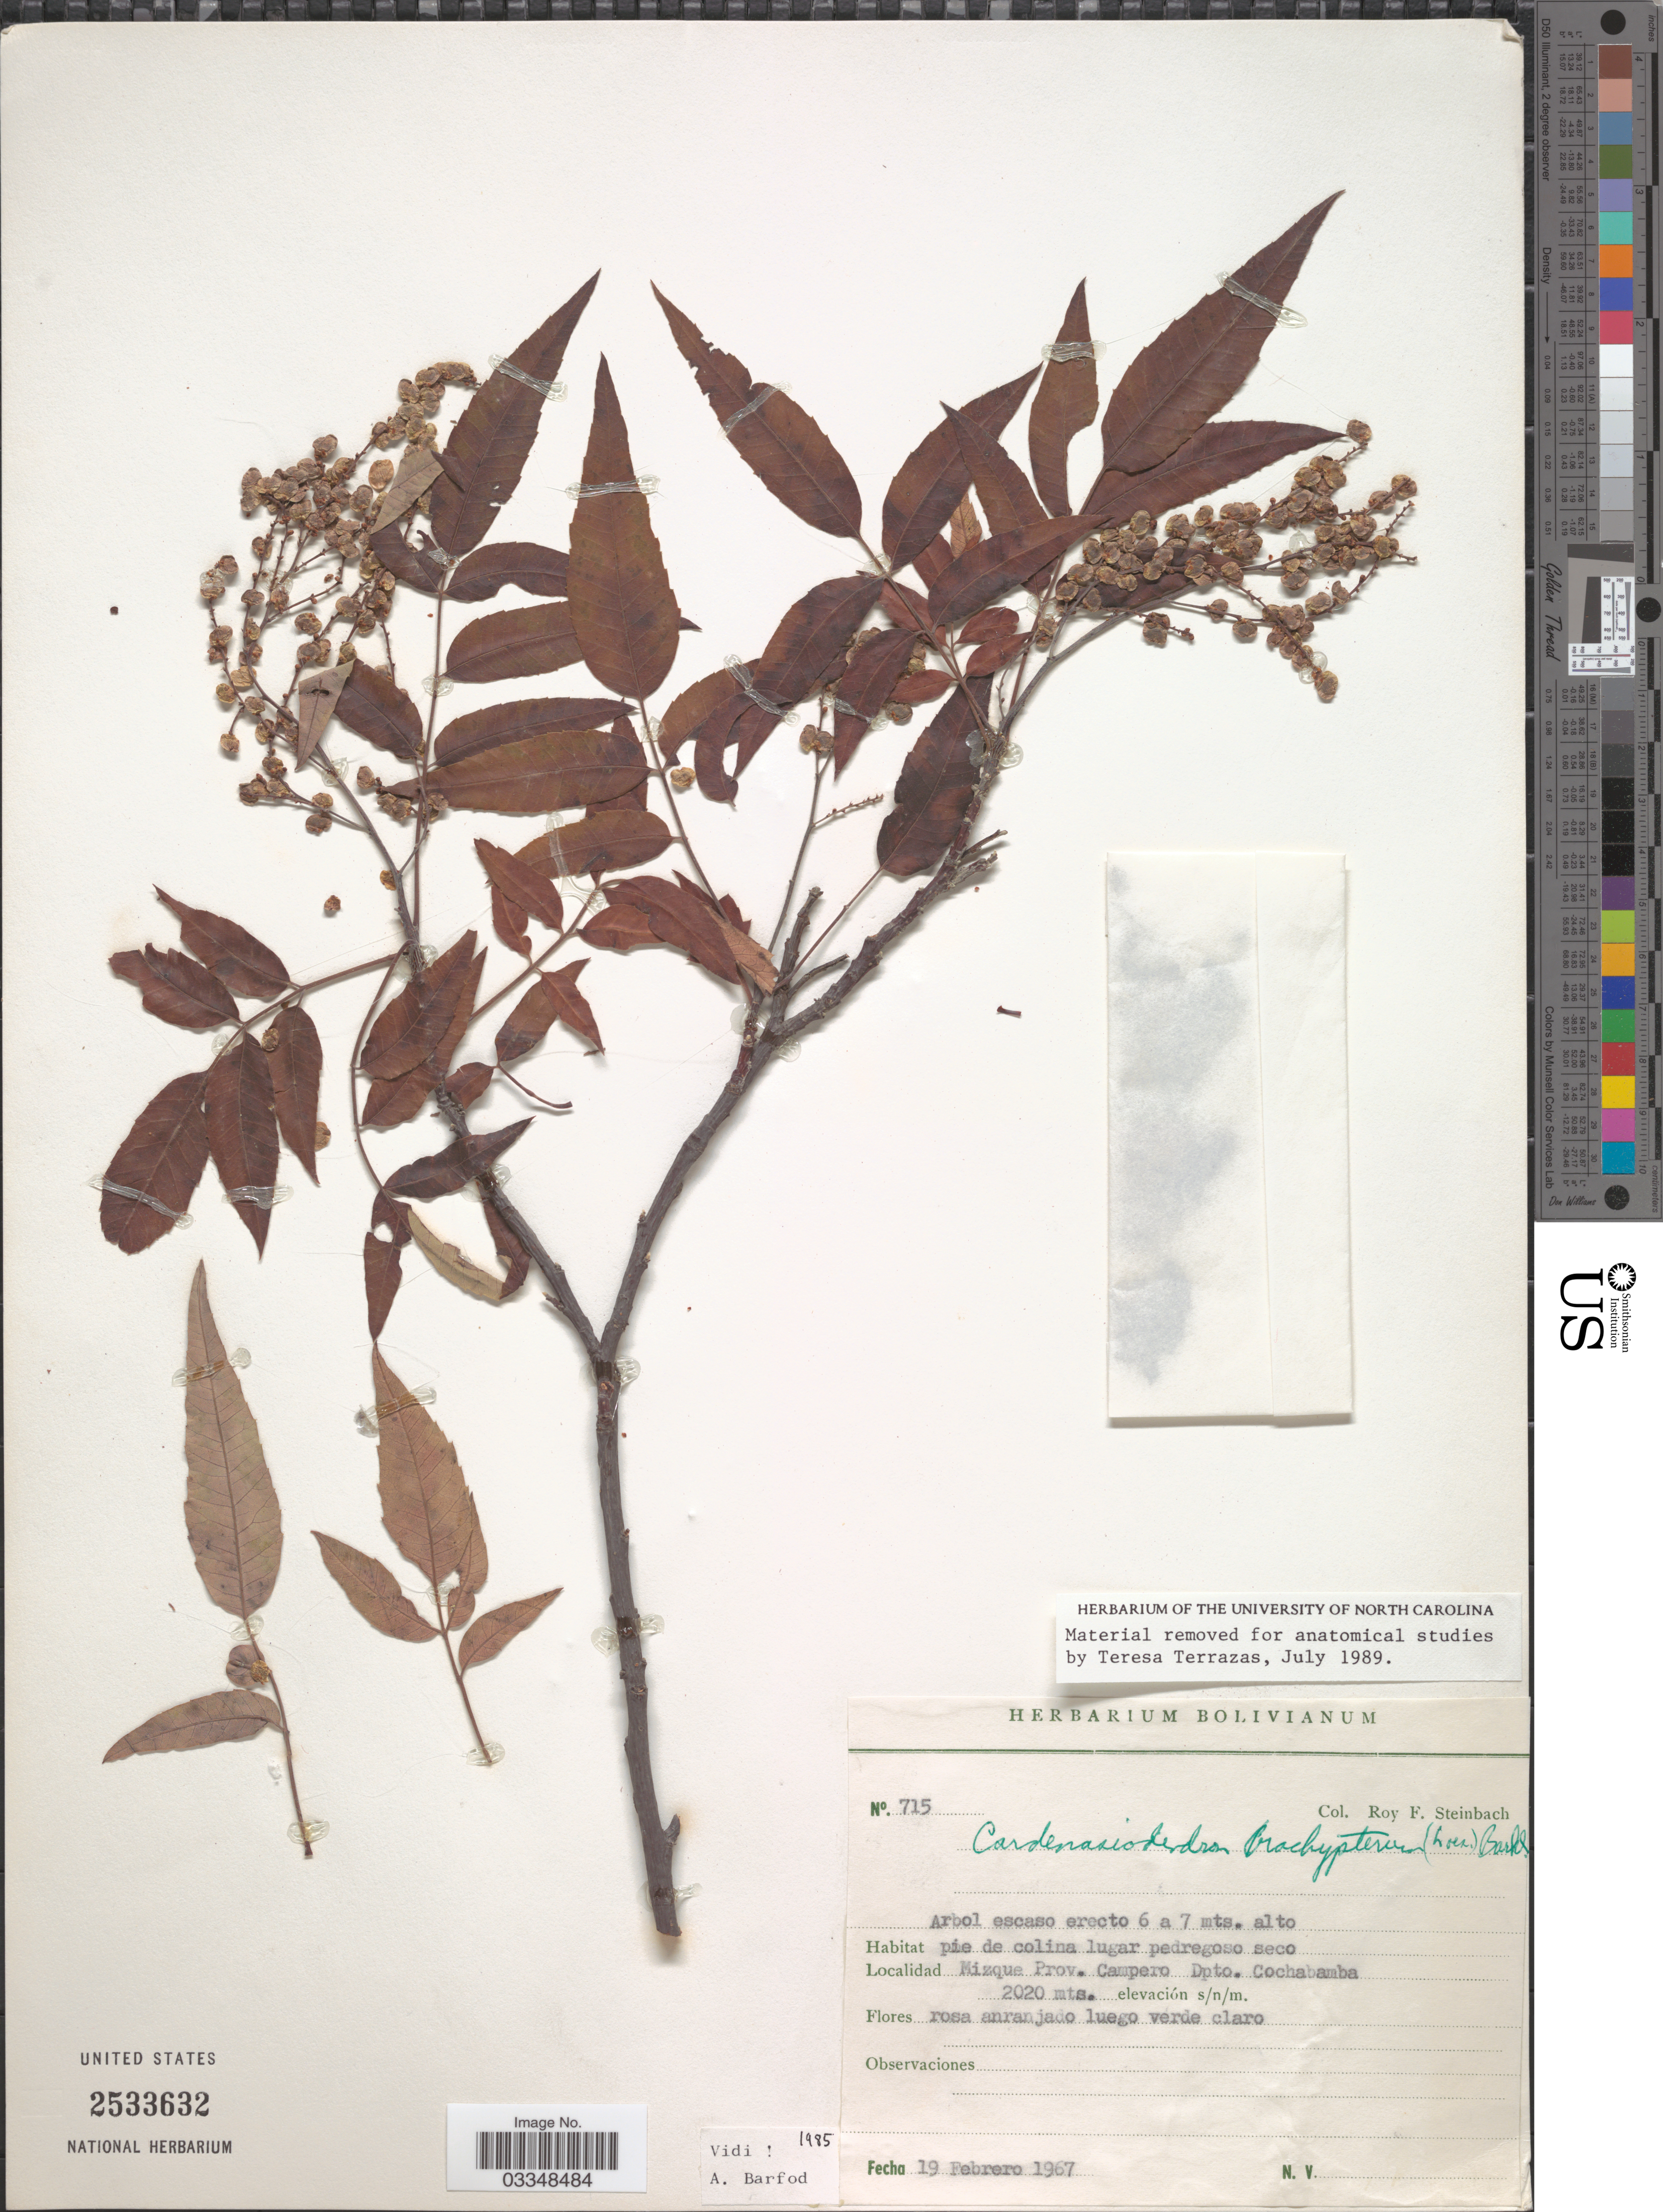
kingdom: Plantae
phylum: Tracheophyta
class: Magnoliopsida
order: Sapindales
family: Anacardiaceae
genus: Cardenasiodendron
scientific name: Cardenasiodendron brachypterum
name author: (Loes.) F.A. Barkley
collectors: R. F. Steinbach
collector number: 715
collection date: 1967-02-19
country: Bolivia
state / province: Cochabamba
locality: Mizque Prov. Campero, Dpto. Cochabamba.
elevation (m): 2020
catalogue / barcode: US 2533632